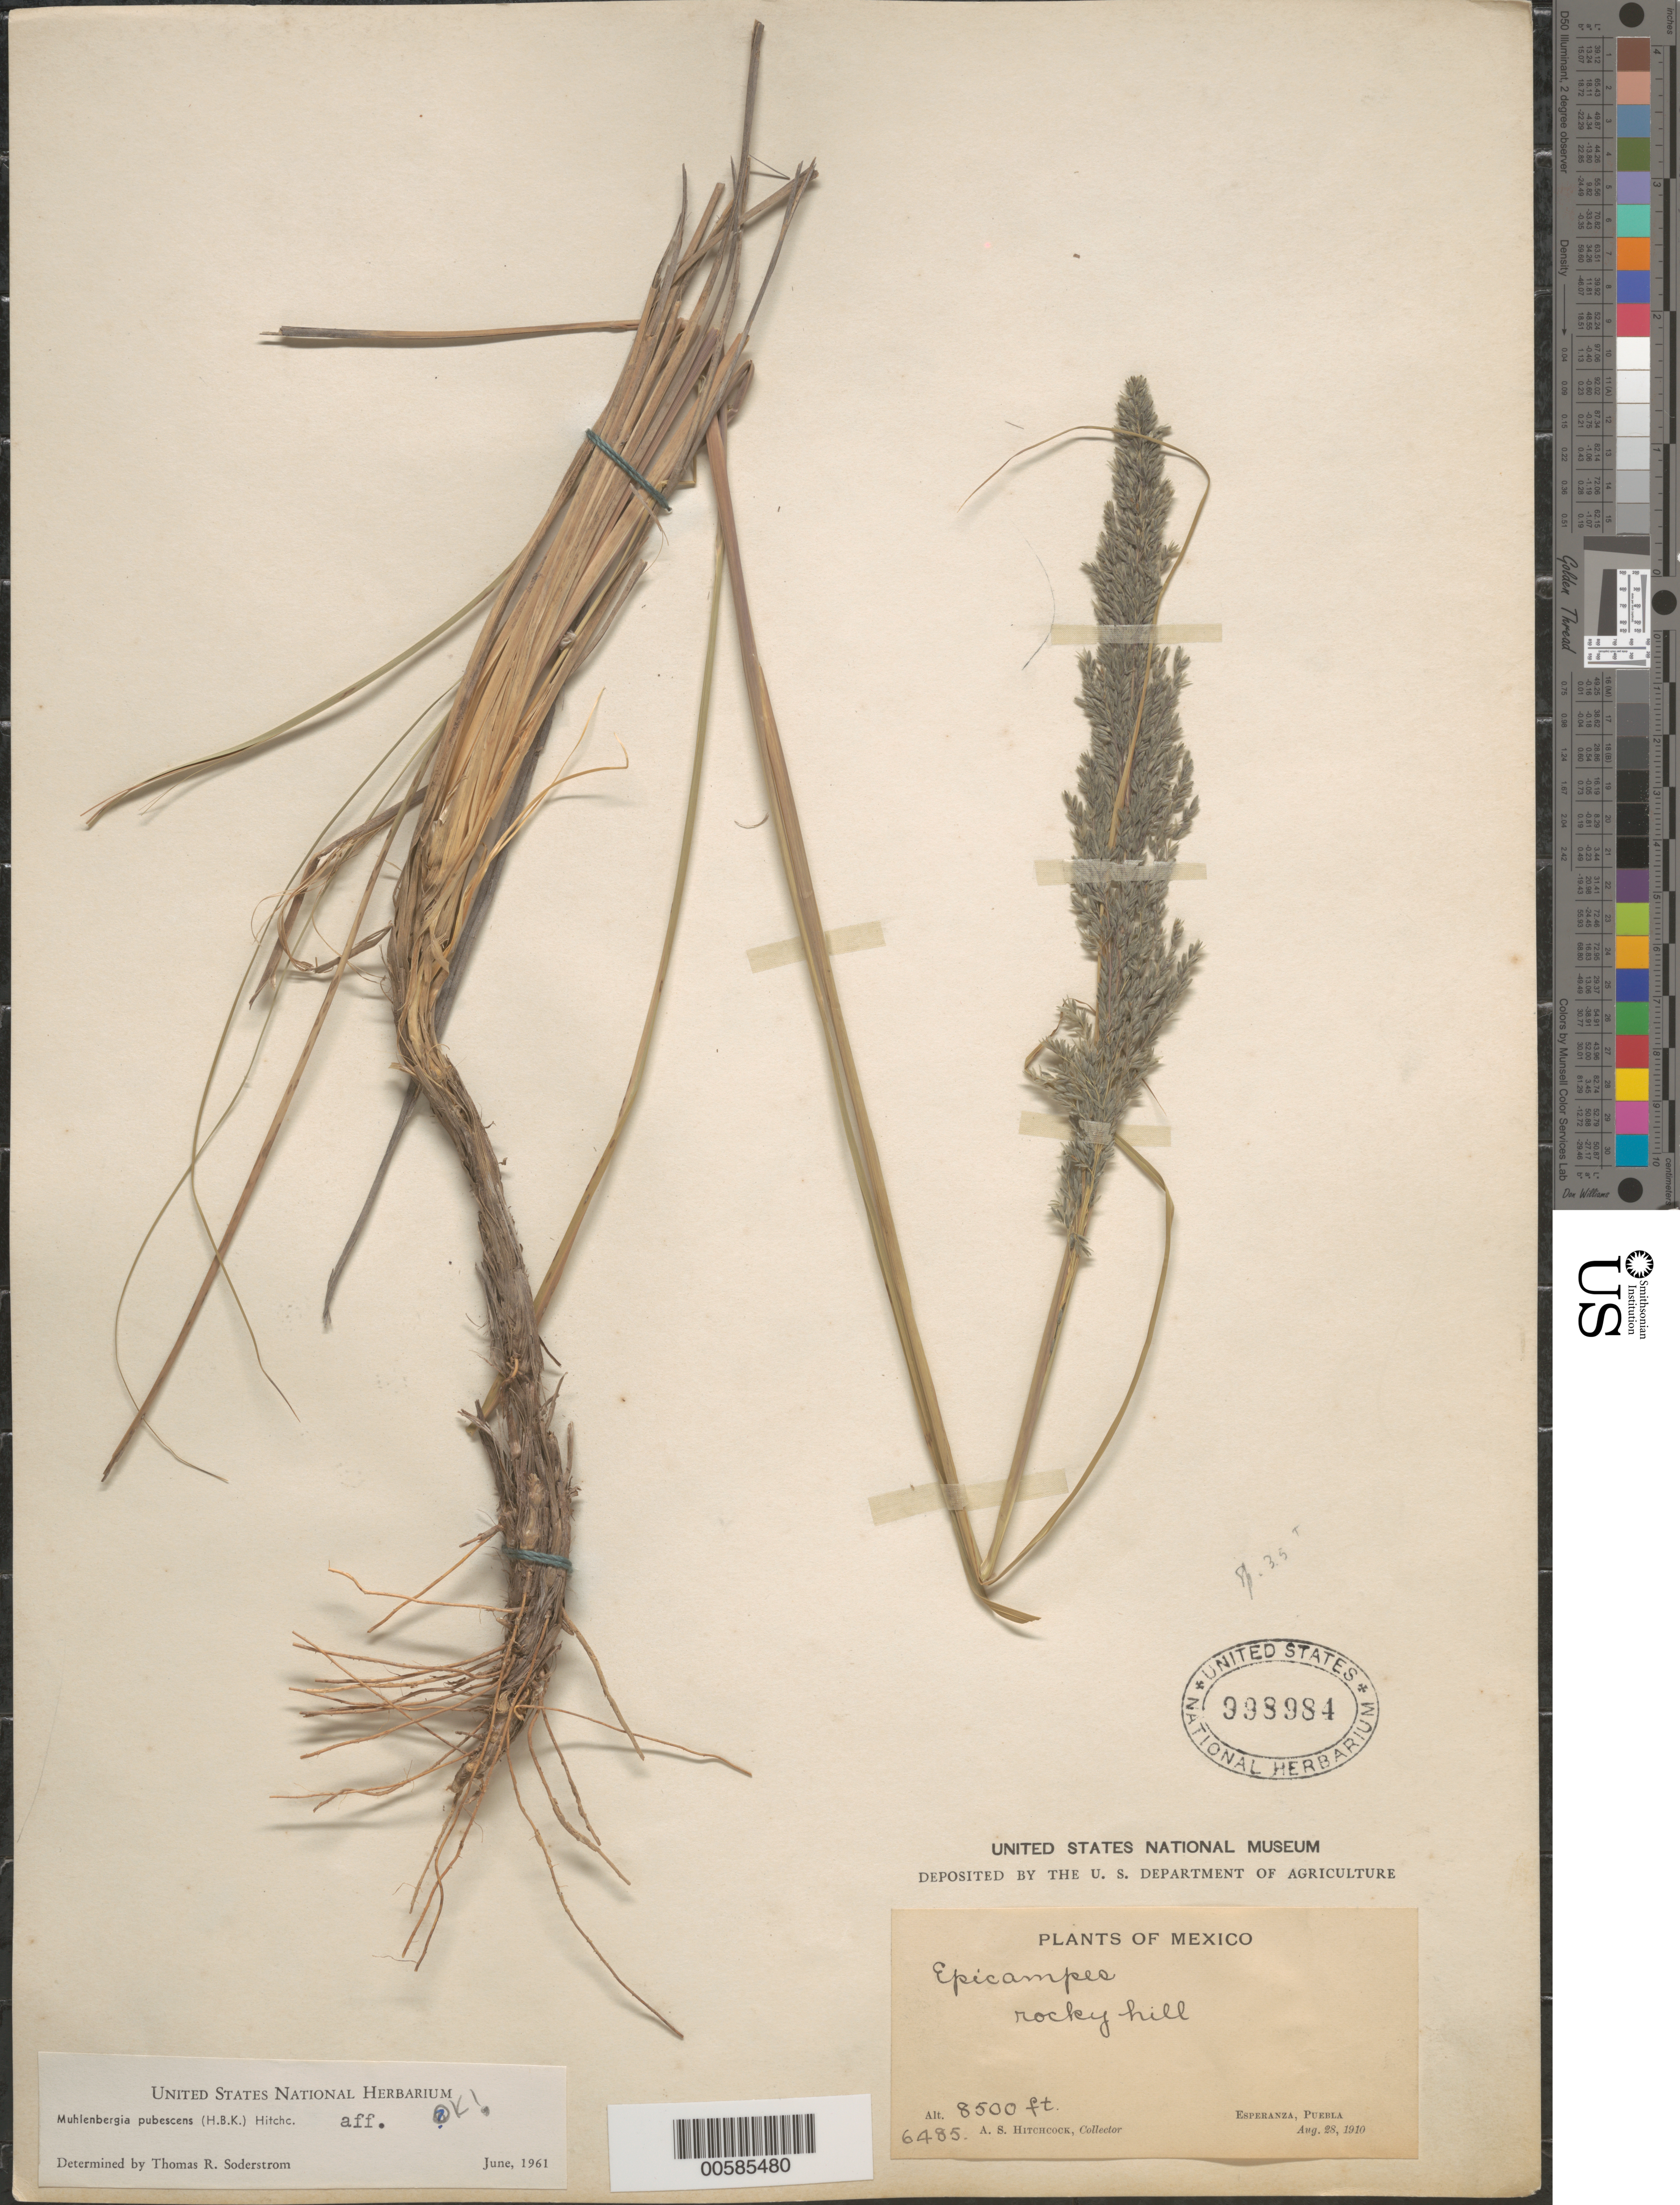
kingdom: Plantae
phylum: Tracheophyta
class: Liliopsida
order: Poales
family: Poaceae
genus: Muhlenbergia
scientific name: Muhlenbergia sp.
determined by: Soderstrom, T. R.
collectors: A. S. Hitchcock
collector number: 6485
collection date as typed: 28 Aug 1910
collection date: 1910-08-28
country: Mexico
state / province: Puebla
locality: Esperanza.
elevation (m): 2591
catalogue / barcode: US 998984